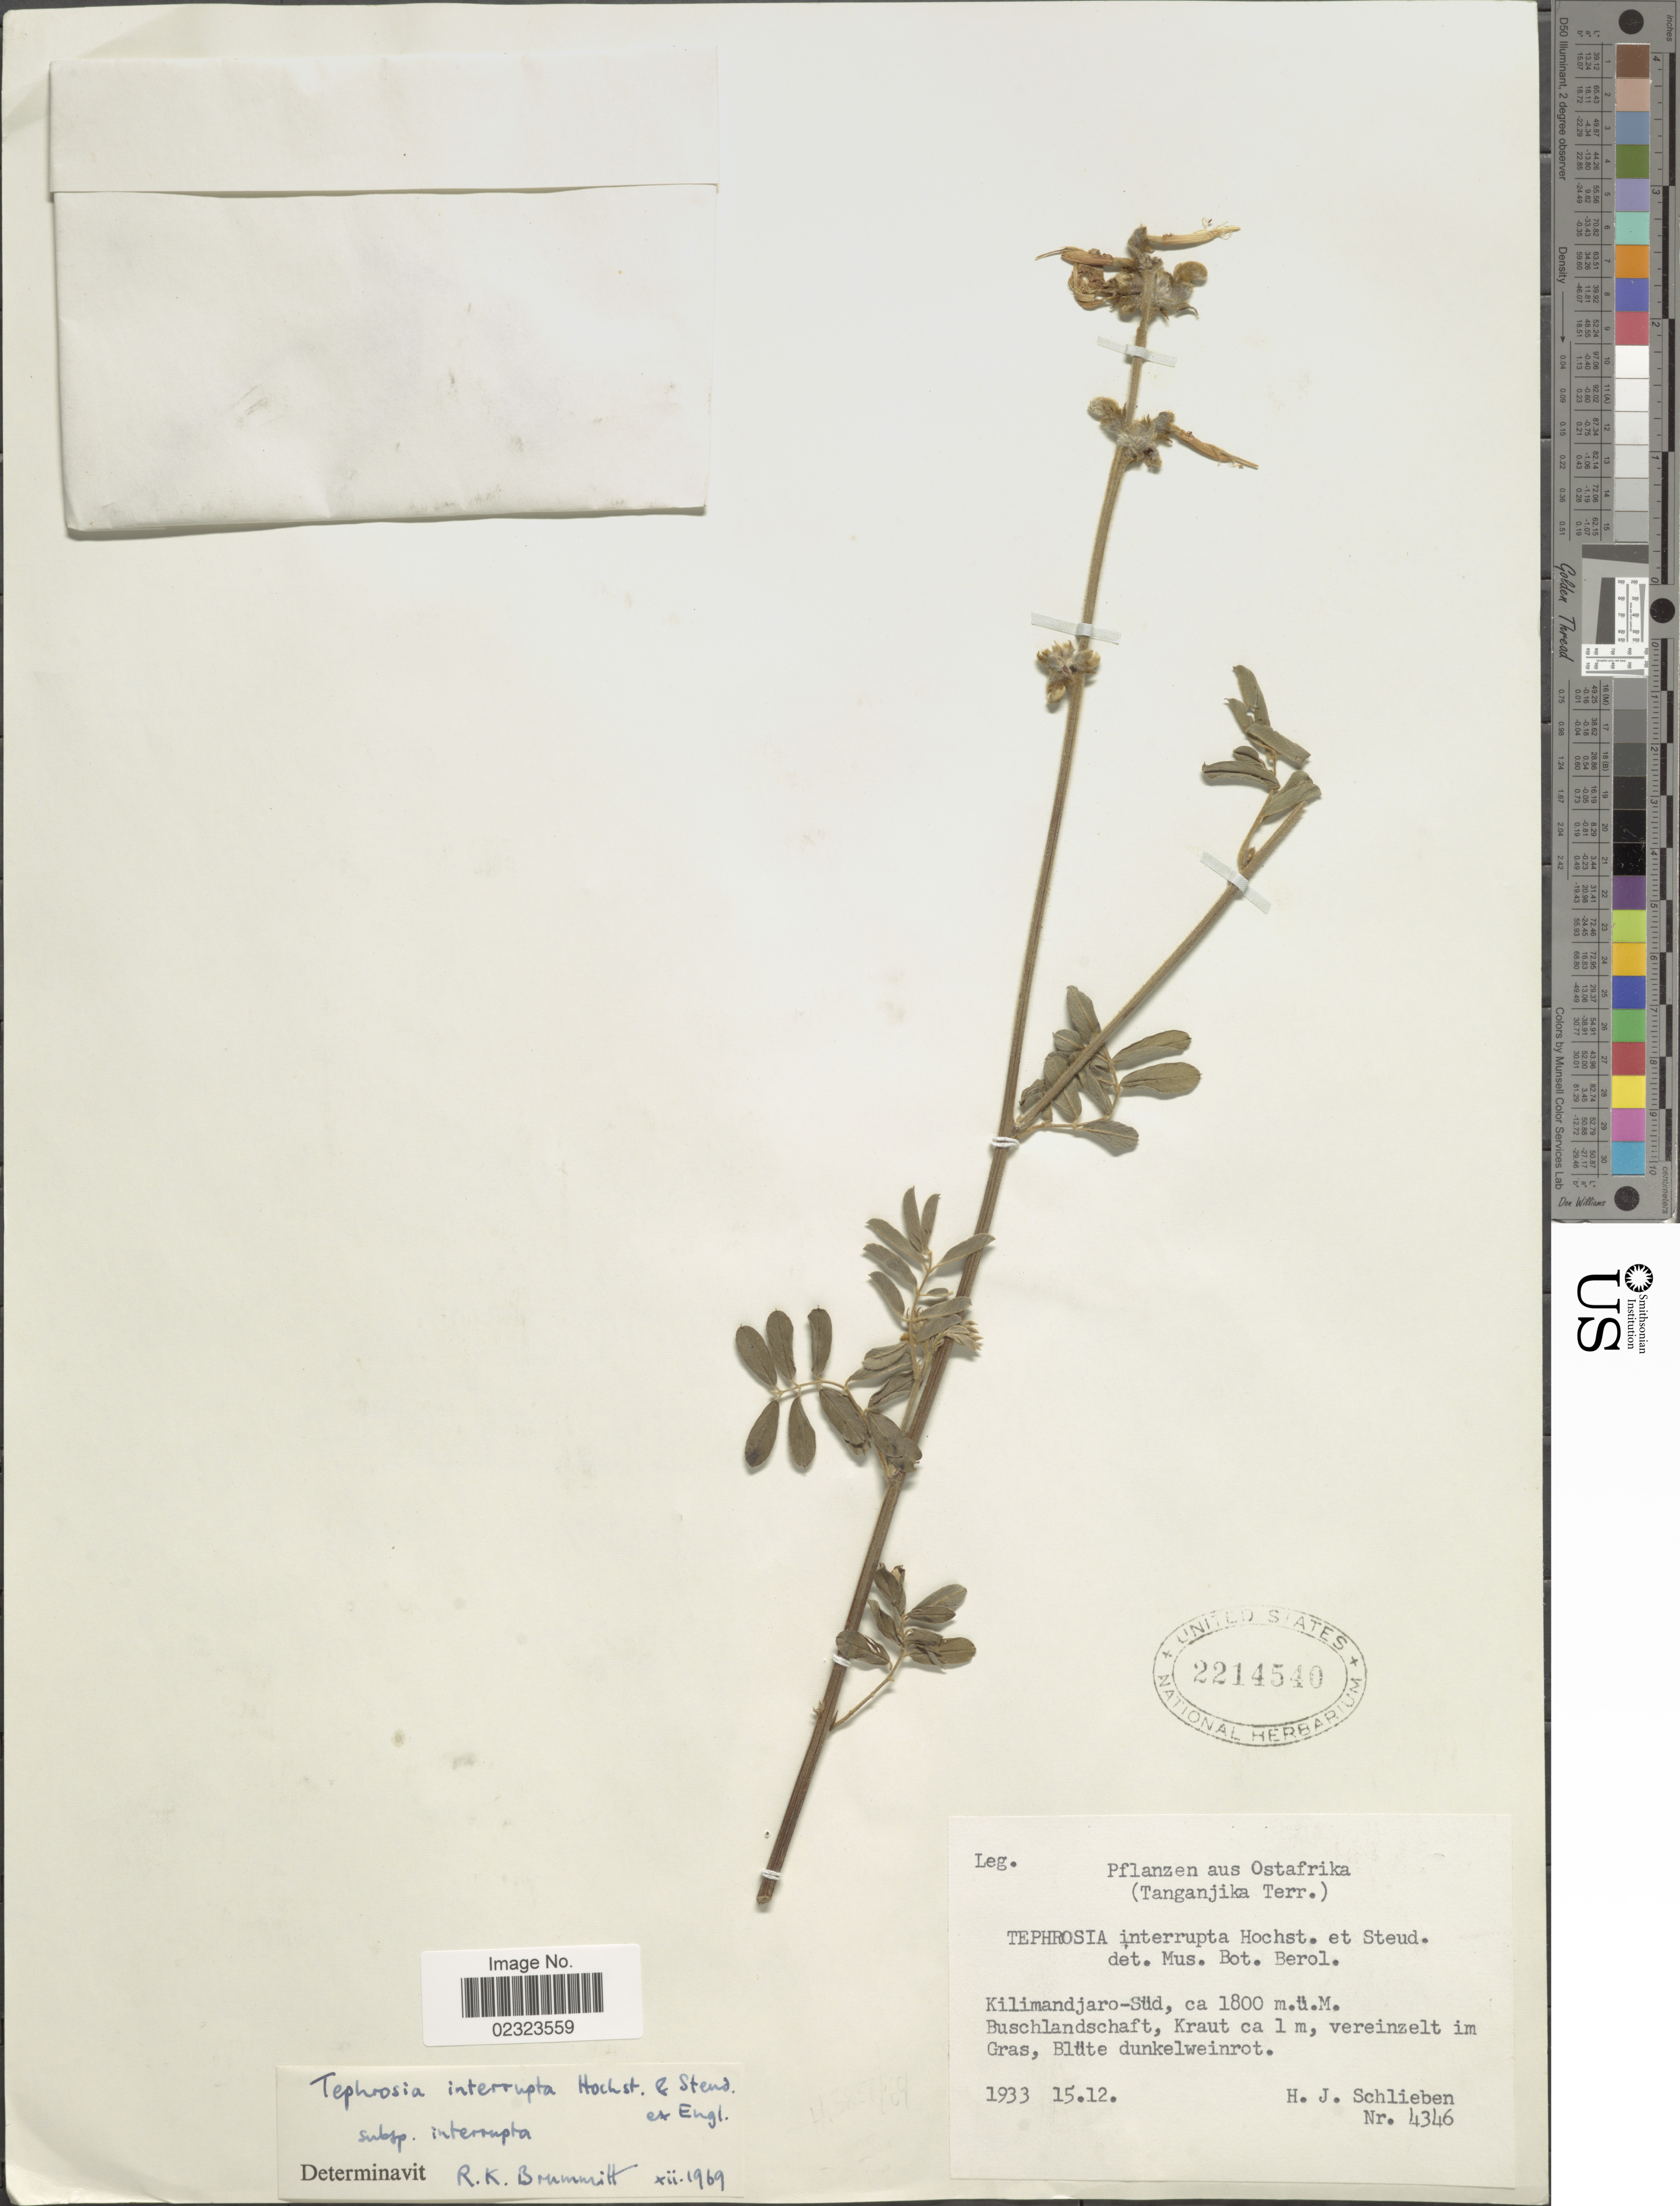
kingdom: Plantae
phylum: Tracheophyta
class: Magnoliopsida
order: Fabales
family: Fabaceae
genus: Tephrosia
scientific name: Tephrosia interrupta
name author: Hochst. & Steud. ex Engl.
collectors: H. J. Schlieben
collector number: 4346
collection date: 1933-12-15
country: Tanzania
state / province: Kilimanjaro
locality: Aus Ostafrika, Kilimandjaro-Süd, Buschlandschaft, Kraut ca 1 m, vereinzelt im Gras, Blute dunkelweinrot.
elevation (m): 1800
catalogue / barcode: US 2214540